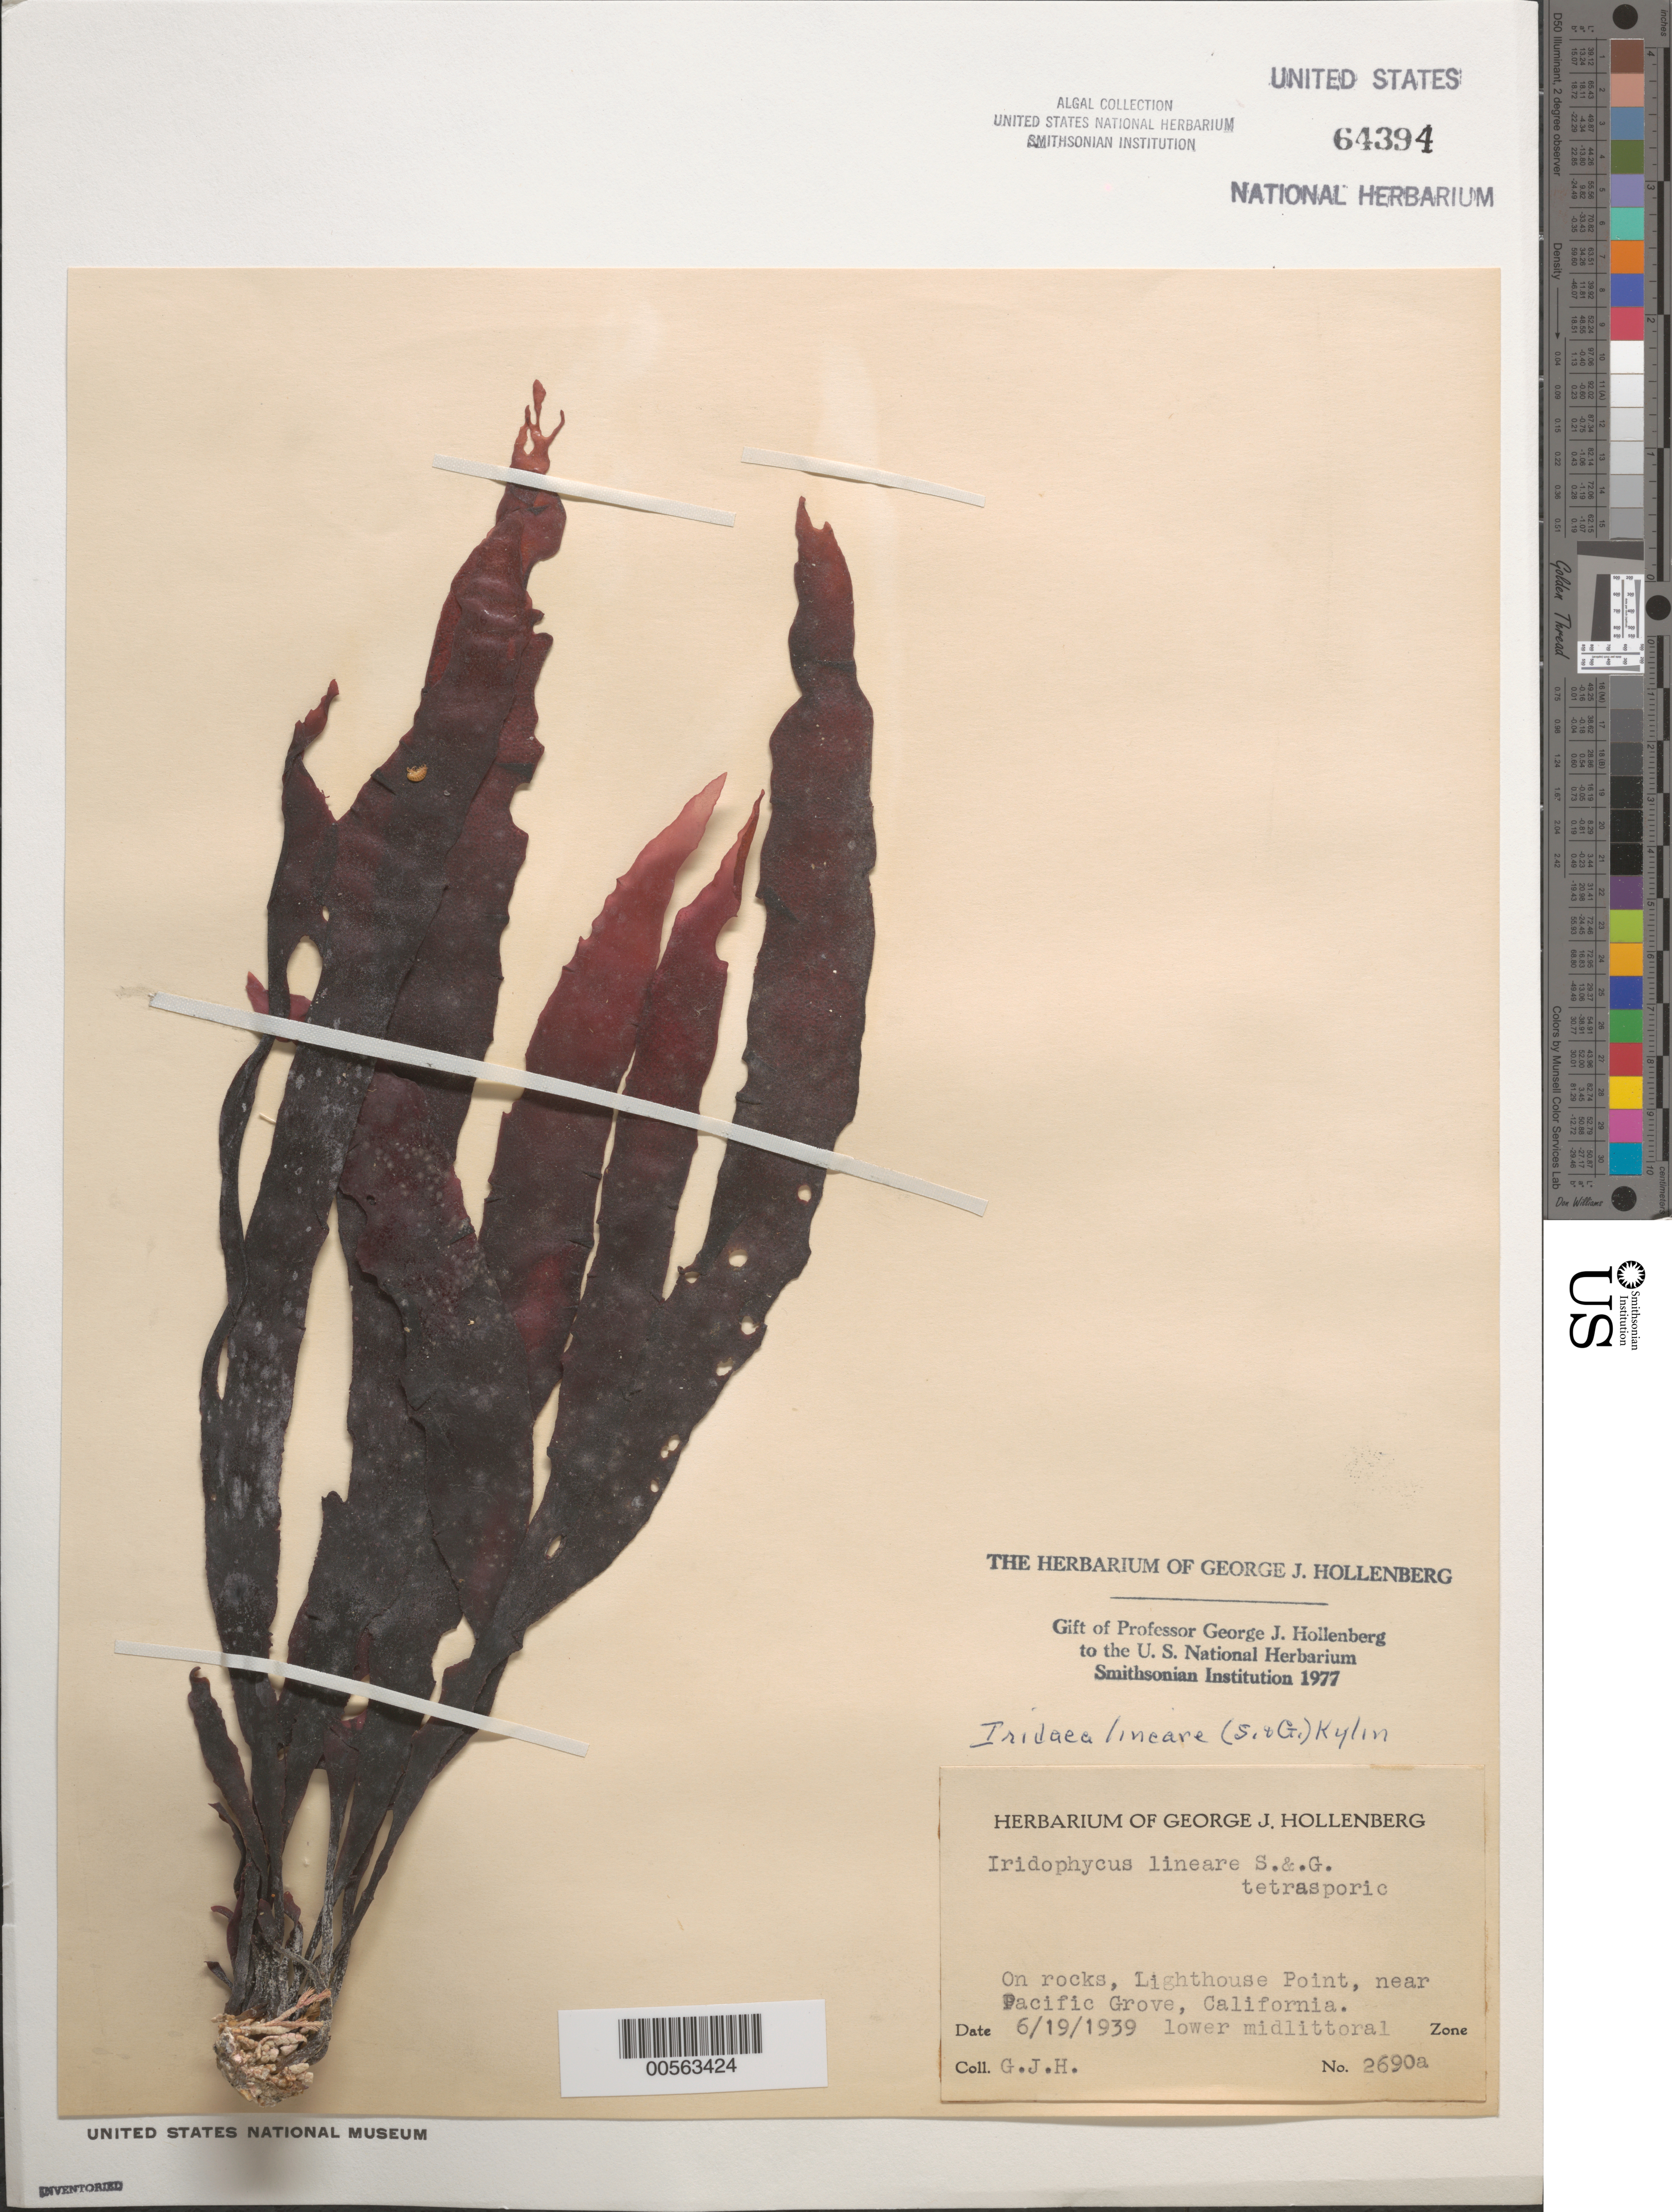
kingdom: Plantae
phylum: Rhodophyta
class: Florideophyceae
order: Gigartinales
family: Gigartinaceae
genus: Mazzaella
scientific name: Mazzaella linearis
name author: (Setchell & N.L. Gardner) Fredericq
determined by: Algae name updating Project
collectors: G. Hollenberg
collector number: GJH 2690a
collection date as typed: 19 Jun 1939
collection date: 1939-06-19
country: United States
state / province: California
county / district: Monterey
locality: Lighthouse Point, near Pacific Grove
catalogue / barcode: US 64394